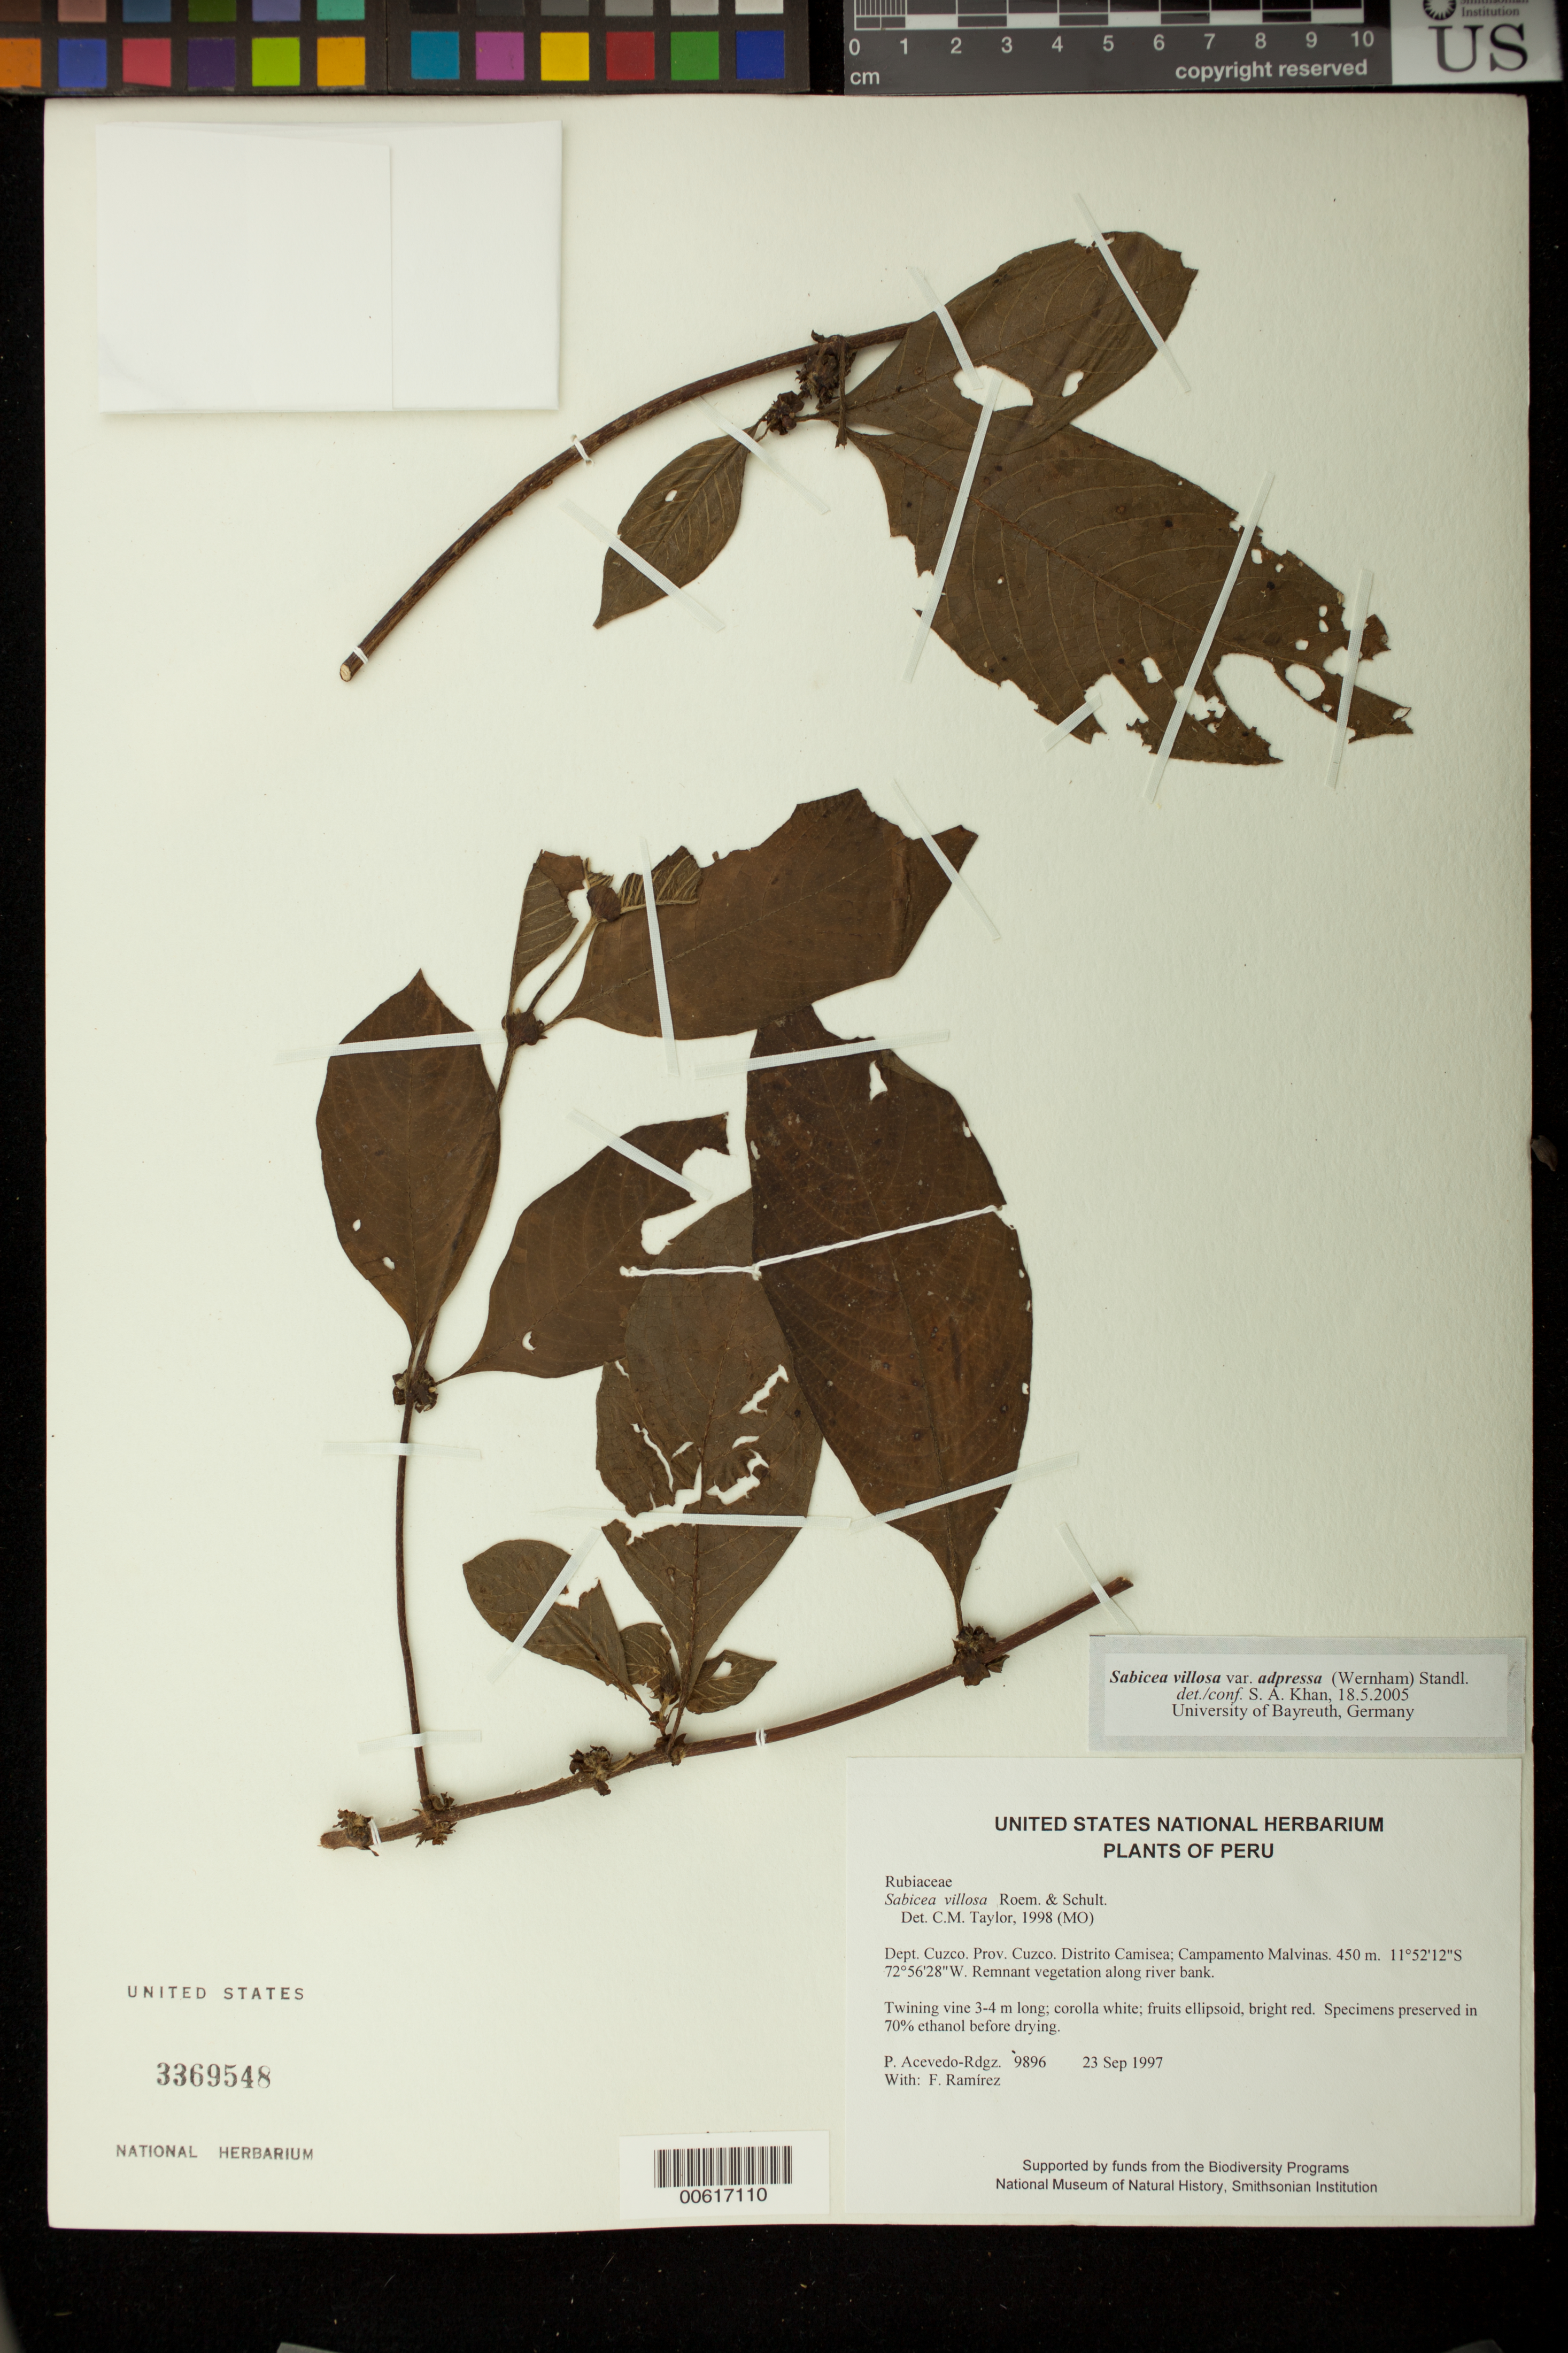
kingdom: Plantae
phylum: Tracheophyta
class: Magnoliopsida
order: Gentianales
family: Rubiaceae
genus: Sabicea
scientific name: Sabicea villosa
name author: Willd. ex Roem. & Schult.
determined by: Taylor, Charlotte M.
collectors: P. Acevedo-Rodr. & F. Ramirez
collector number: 9896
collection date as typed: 23 Sep 1997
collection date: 1997-09-23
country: Peru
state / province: Cusco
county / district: Cusco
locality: Distrito Camisea; Campamento Malvinas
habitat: Remnant vegetation along river bank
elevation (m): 450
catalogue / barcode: US 3369548